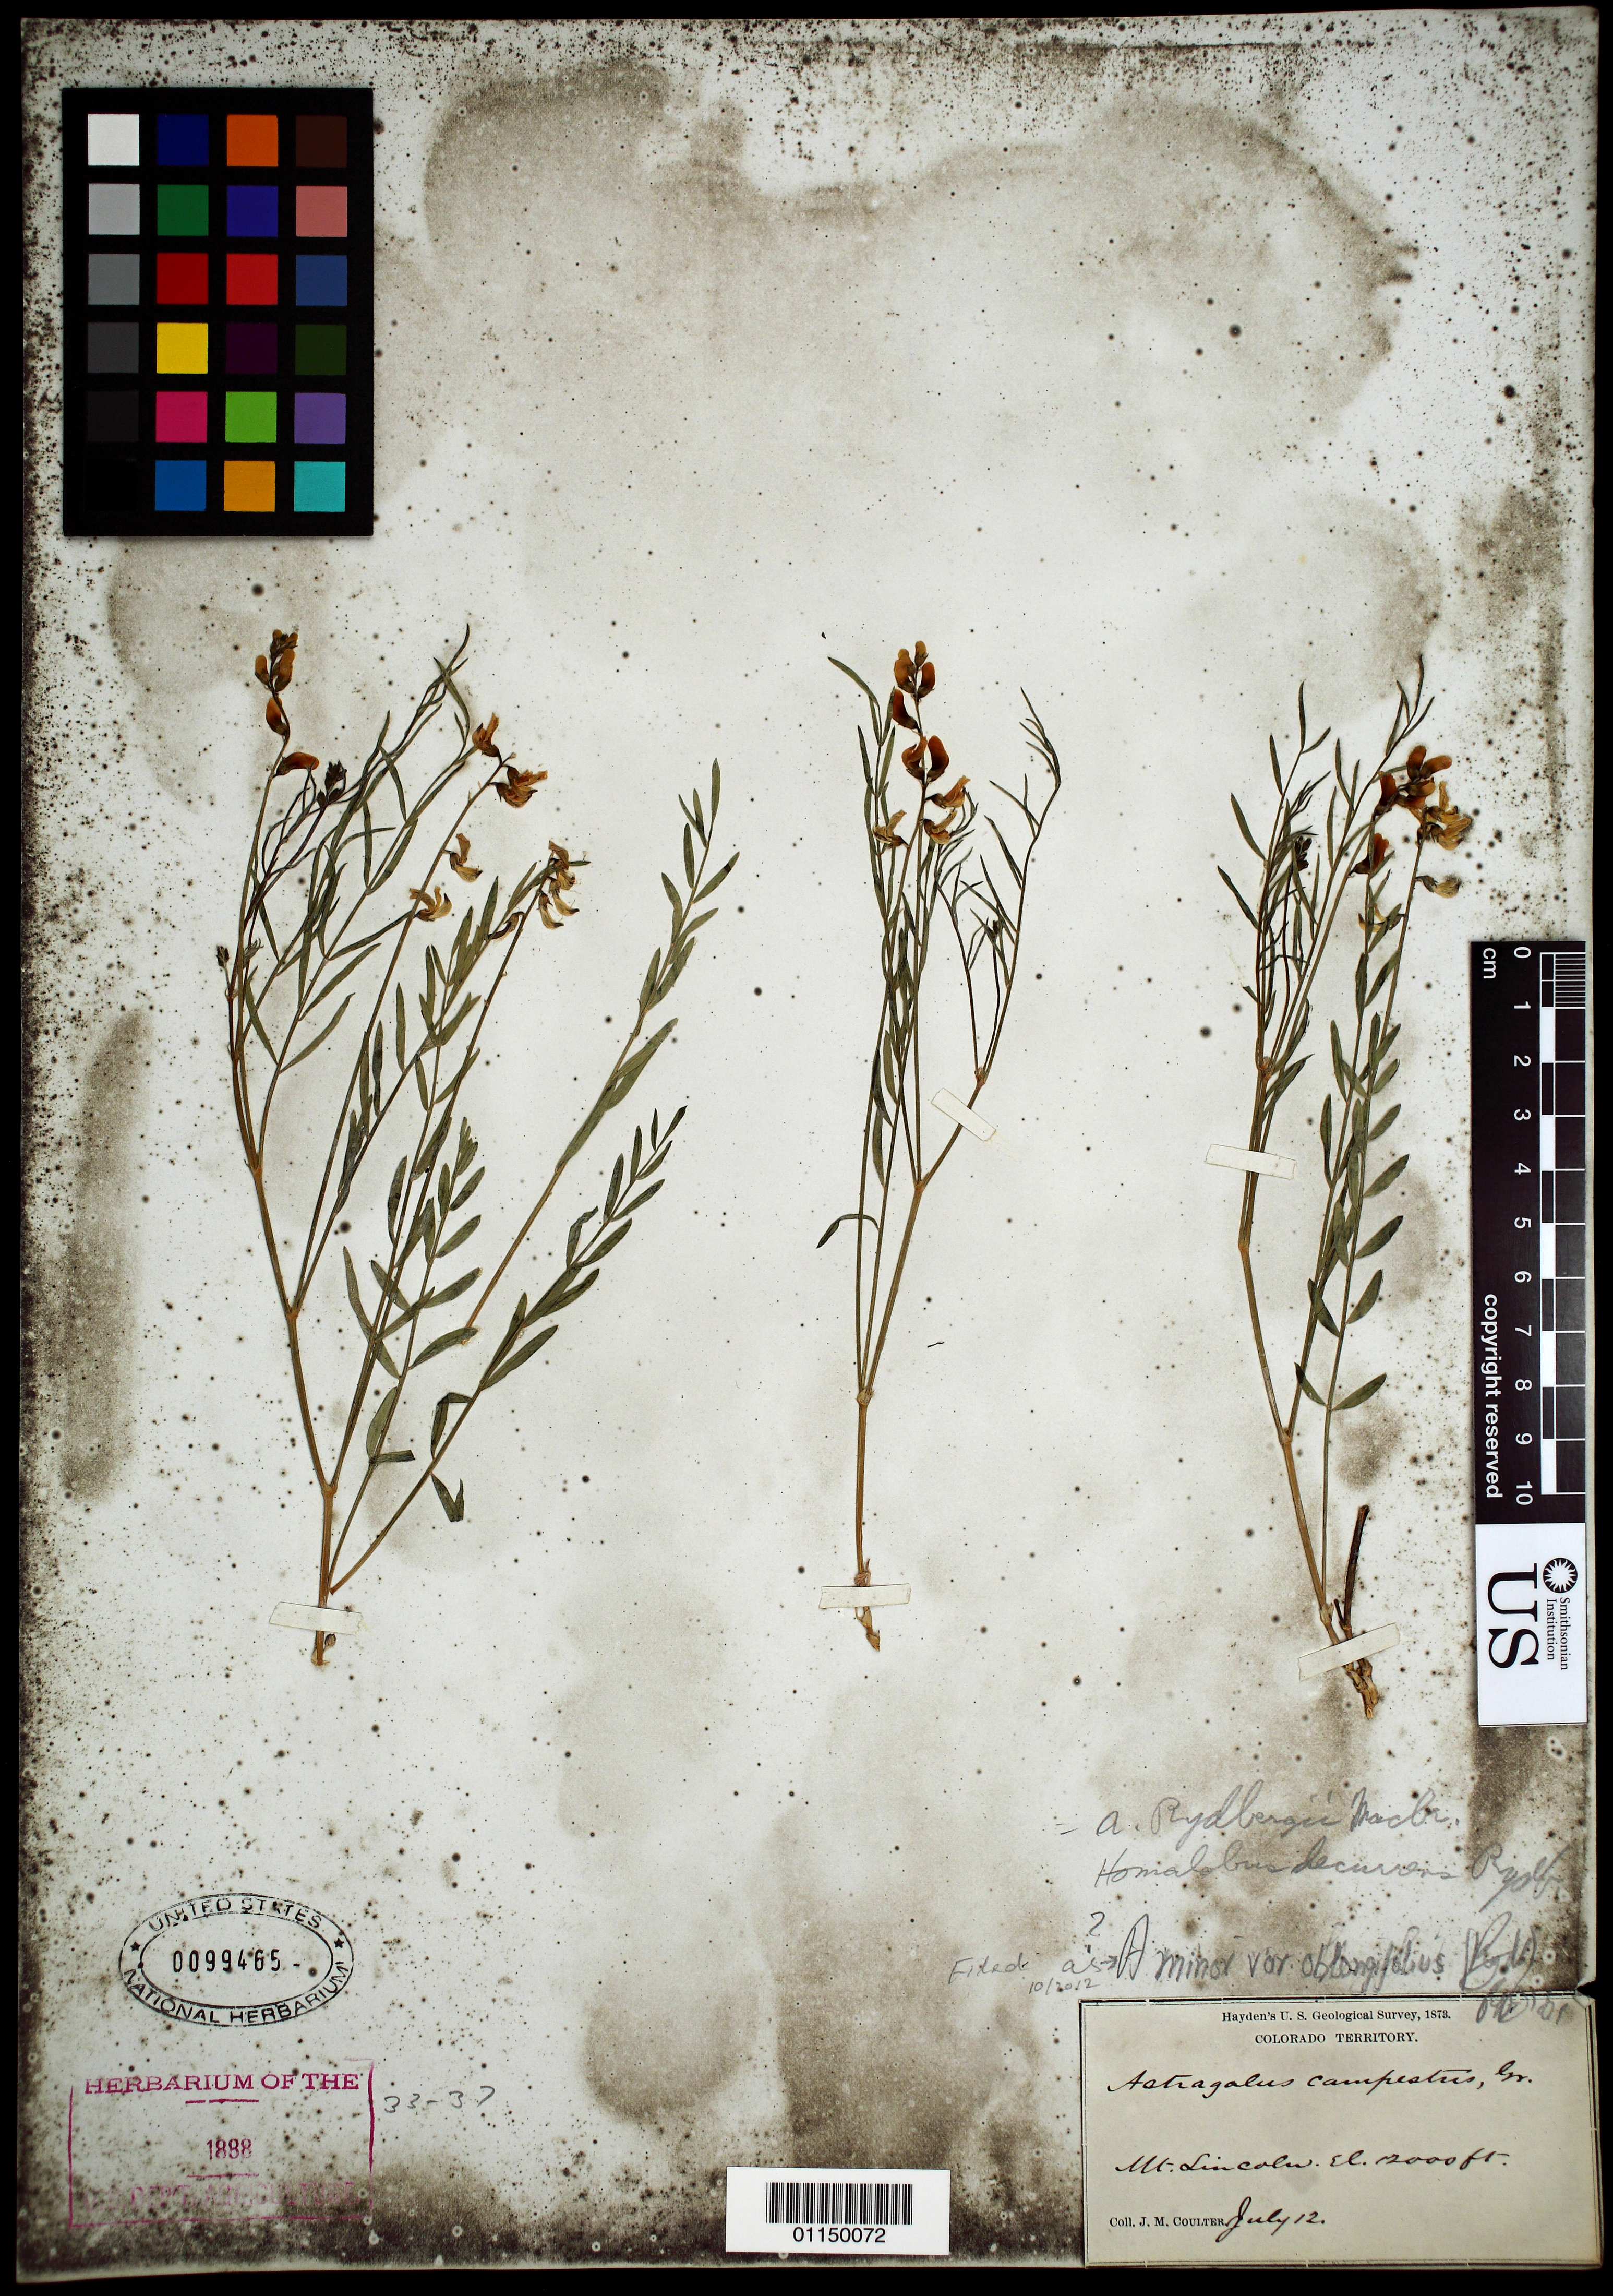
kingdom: Plantae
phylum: Tracheophyta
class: Magnoliopsida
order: Fabales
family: Fabaceae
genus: Astragalus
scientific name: Astragalus miser var. oblongifolius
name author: (Rydb.) Cronq.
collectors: J. M. Coulter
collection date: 1873-07-12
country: United States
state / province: Colorado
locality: Mt. Lincoln.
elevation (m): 3658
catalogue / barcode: US 99465